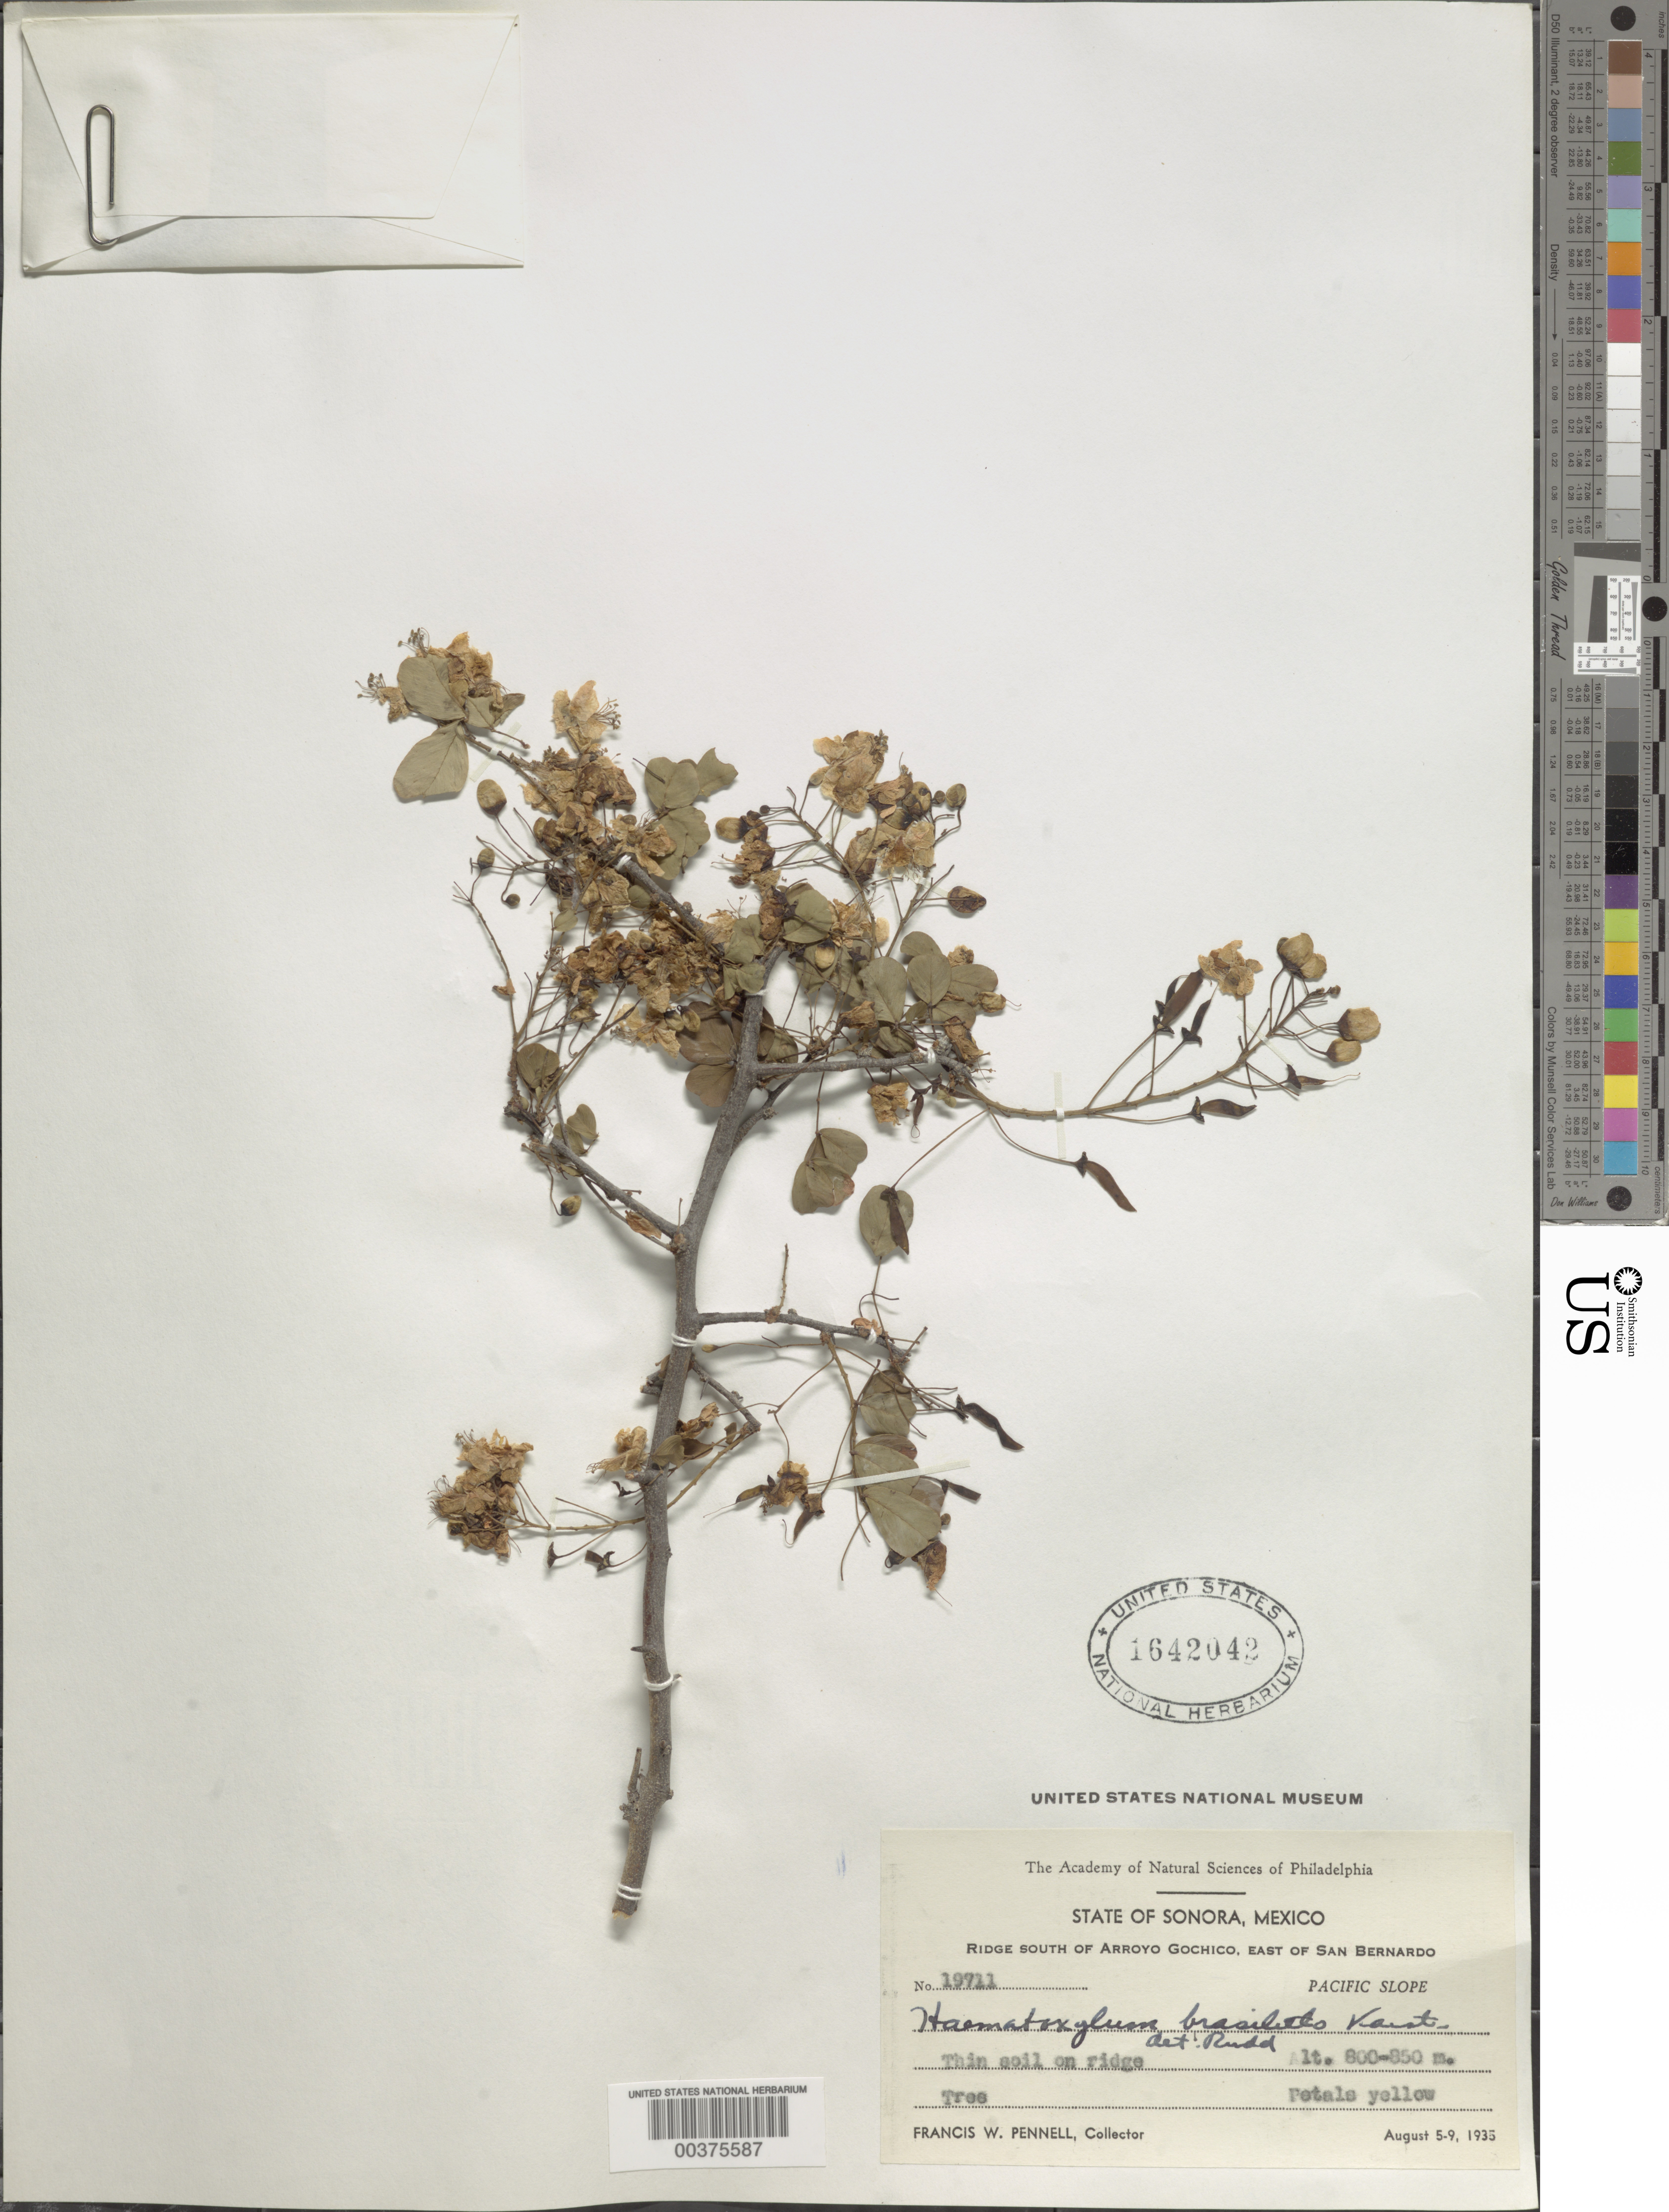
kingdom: Plantae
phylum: Tracheophyta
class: Magnoliopsida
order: Fabales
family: Fabaceae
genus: Haematoxylum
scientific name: Haematoxylum brasiletto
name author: H. Karst.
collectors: F. W. Pennell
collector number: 19711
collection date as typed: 05 Aug 1935 to 09 Aug 1935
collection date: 1935-08-05/1935-08-09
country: Mexico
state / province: Sonora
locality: Ridge S of arroyo gochico, E of San Bernardo; pacific slope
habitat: Thin soil on ridge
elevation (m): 800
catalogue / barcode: US 1642042